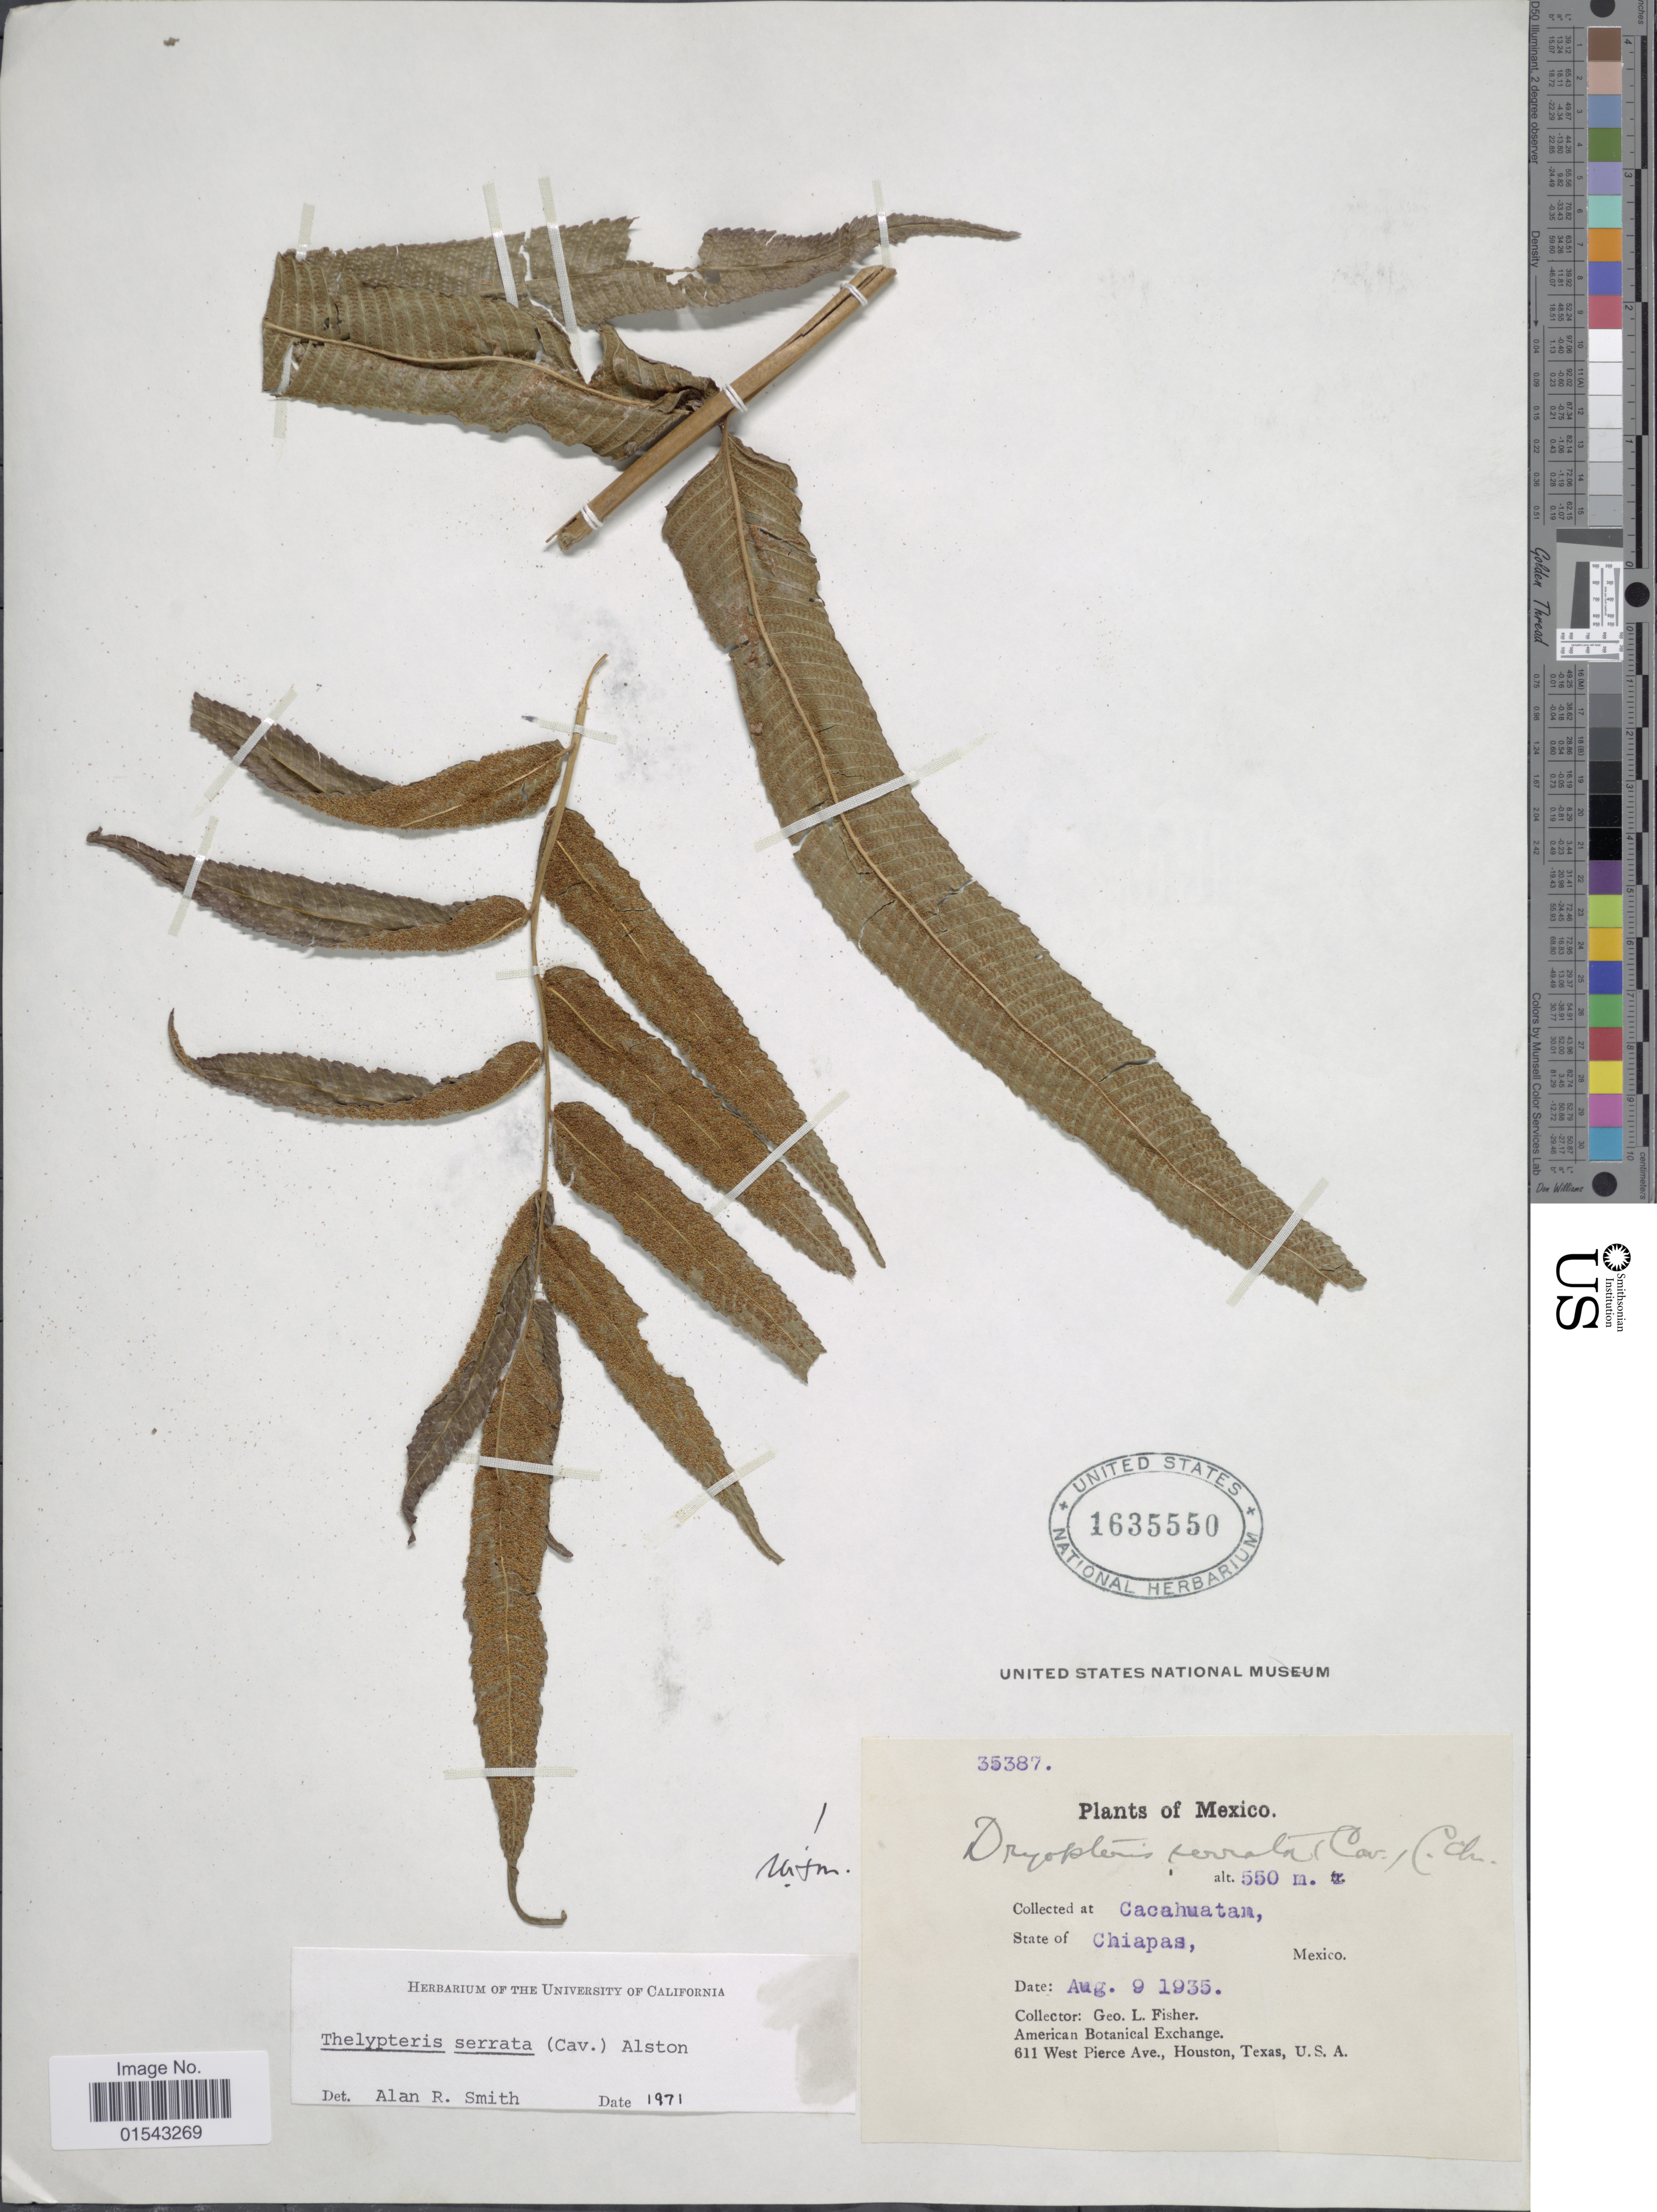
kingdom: Plantae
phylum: Tracheophyta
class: Polypodiopsida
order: Polypodiales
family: Thelypteridaceae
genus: Meniscium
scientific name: Meniscium serratum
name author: Cav.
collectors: G. L. Fisher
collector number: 35387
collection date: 1935-08-09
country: Mexico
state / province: Chiapas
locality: Mexico, Cacahuatan, Chiapas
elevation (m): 550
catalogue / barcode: US 1635550